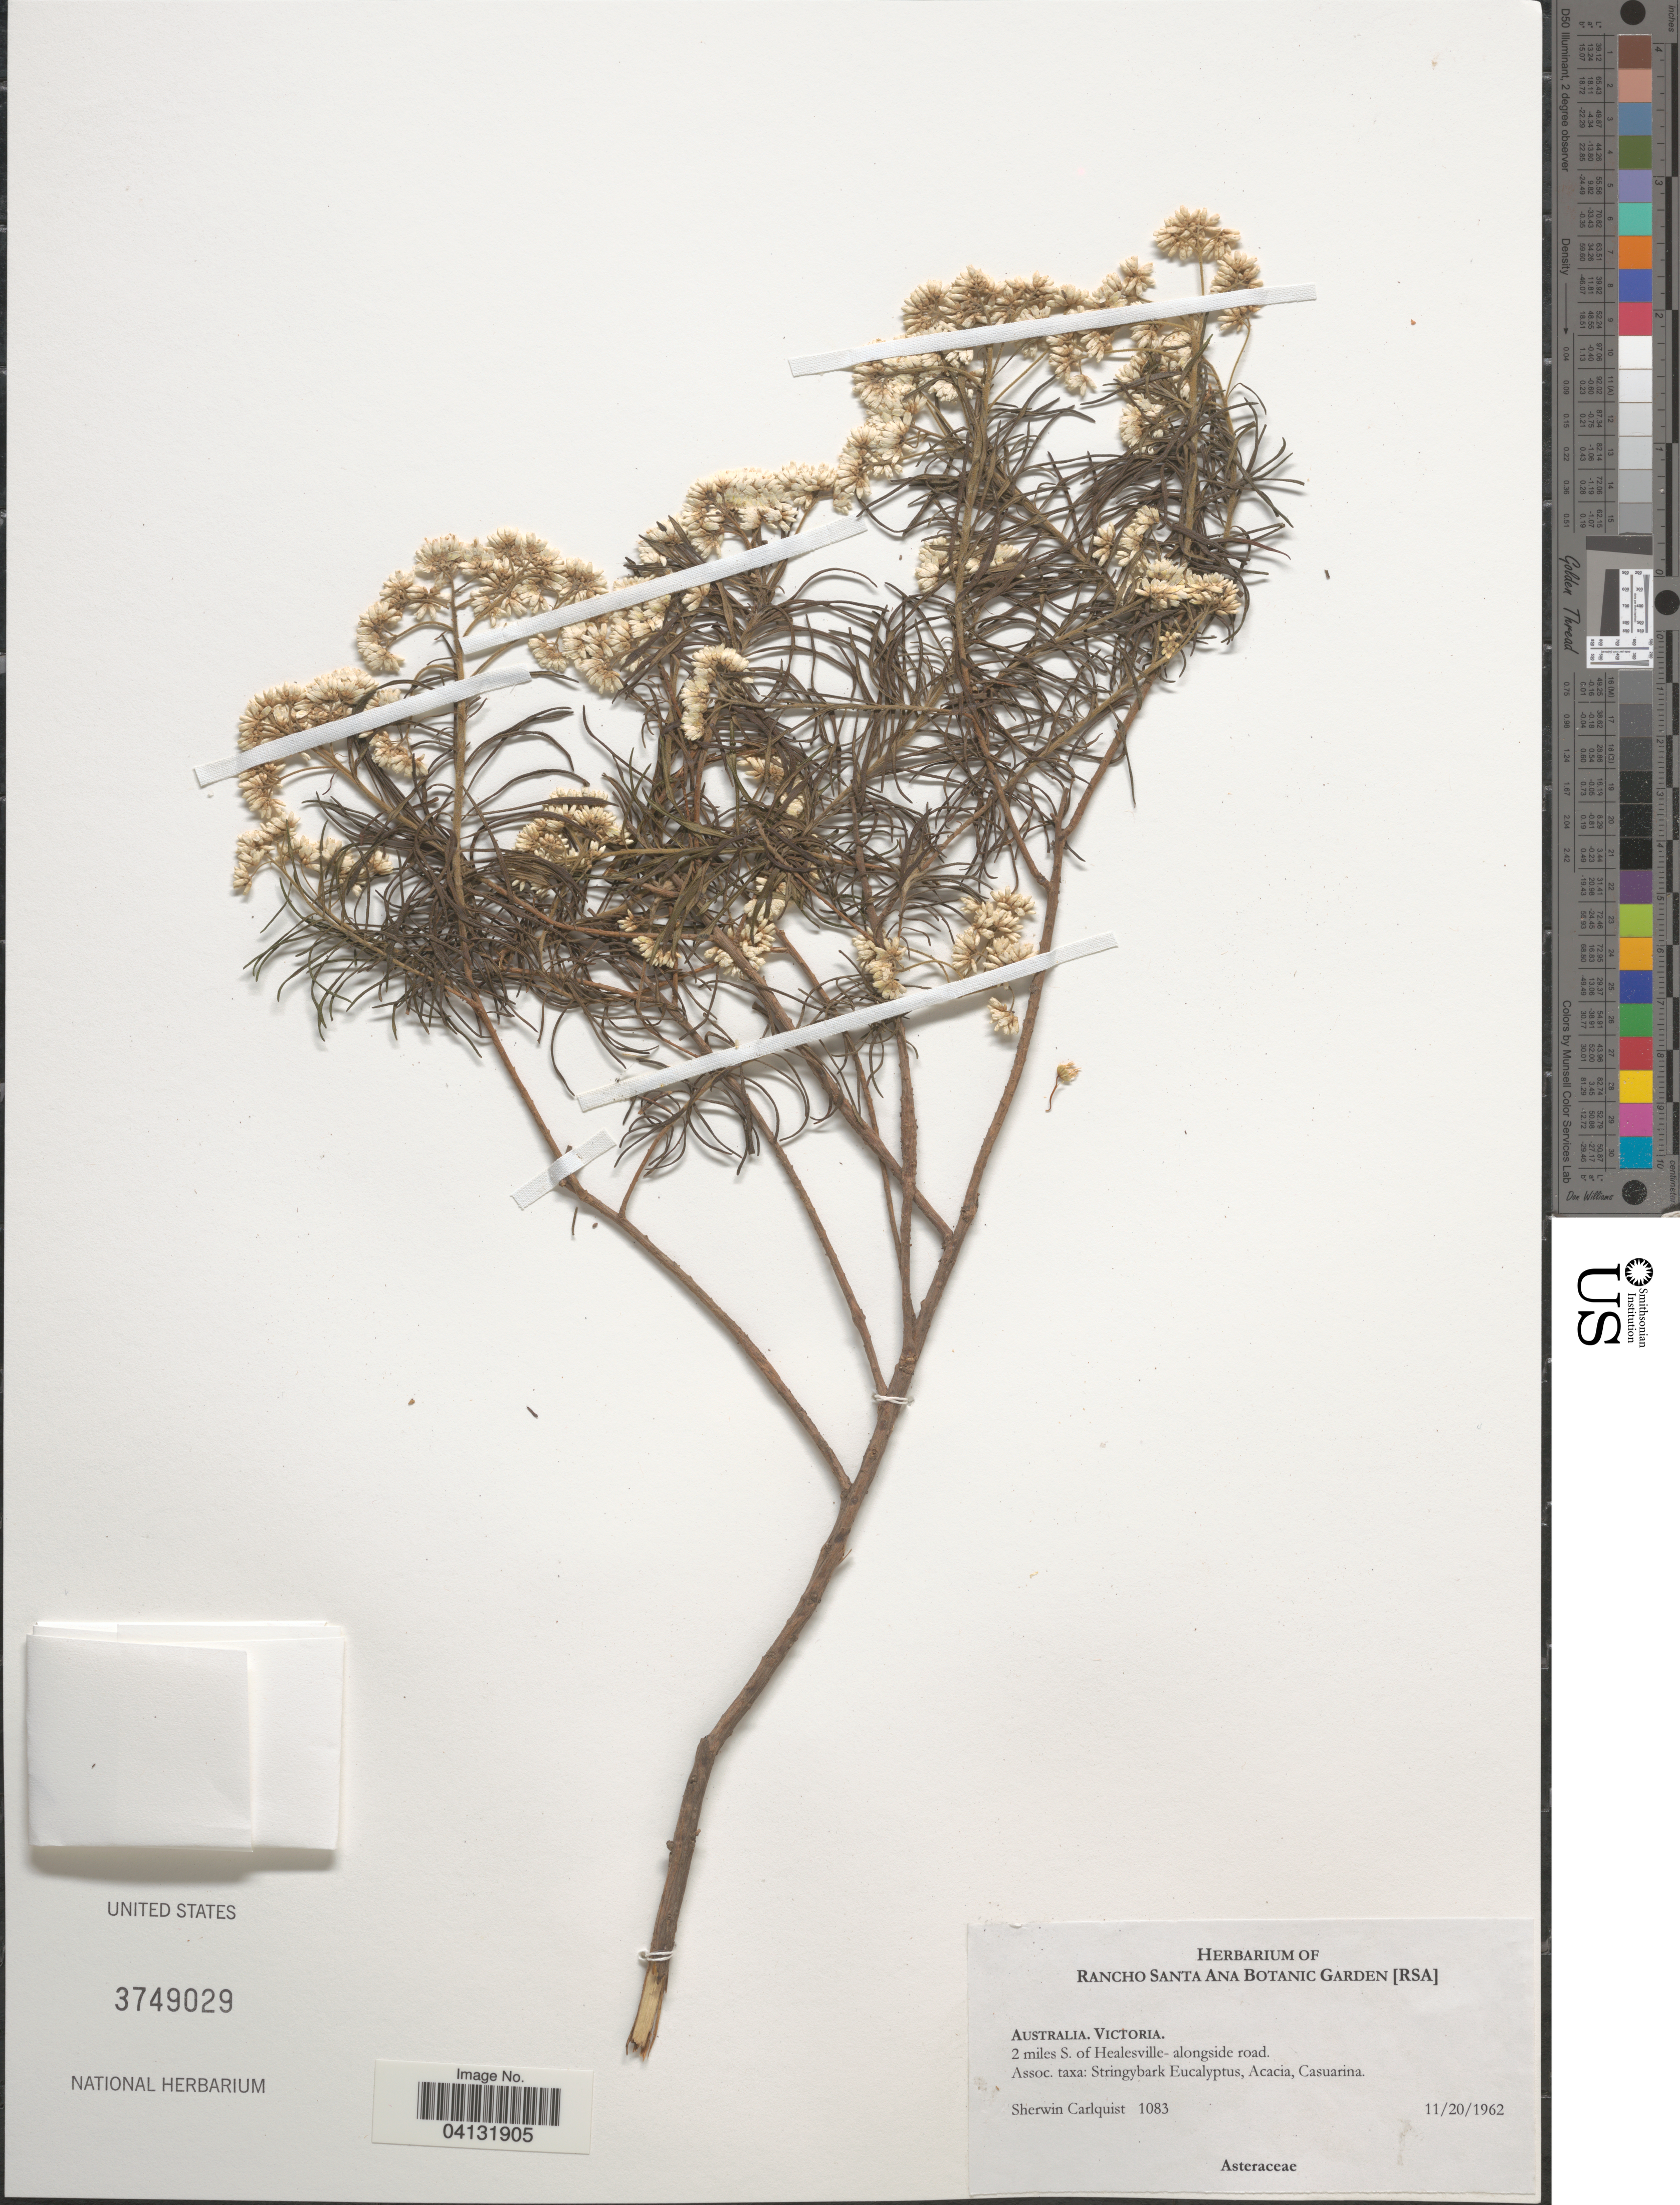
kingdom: Plantae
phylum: Tracheophyta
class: Magnoliopsida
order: Asterales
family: Asteraceae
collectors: S. Carlquist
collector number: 1083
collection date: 1962-11-20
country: Australia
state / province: Victoria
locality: Victoria. 2 miles S. of Healesville- alongside road.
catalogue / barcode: US 3749029